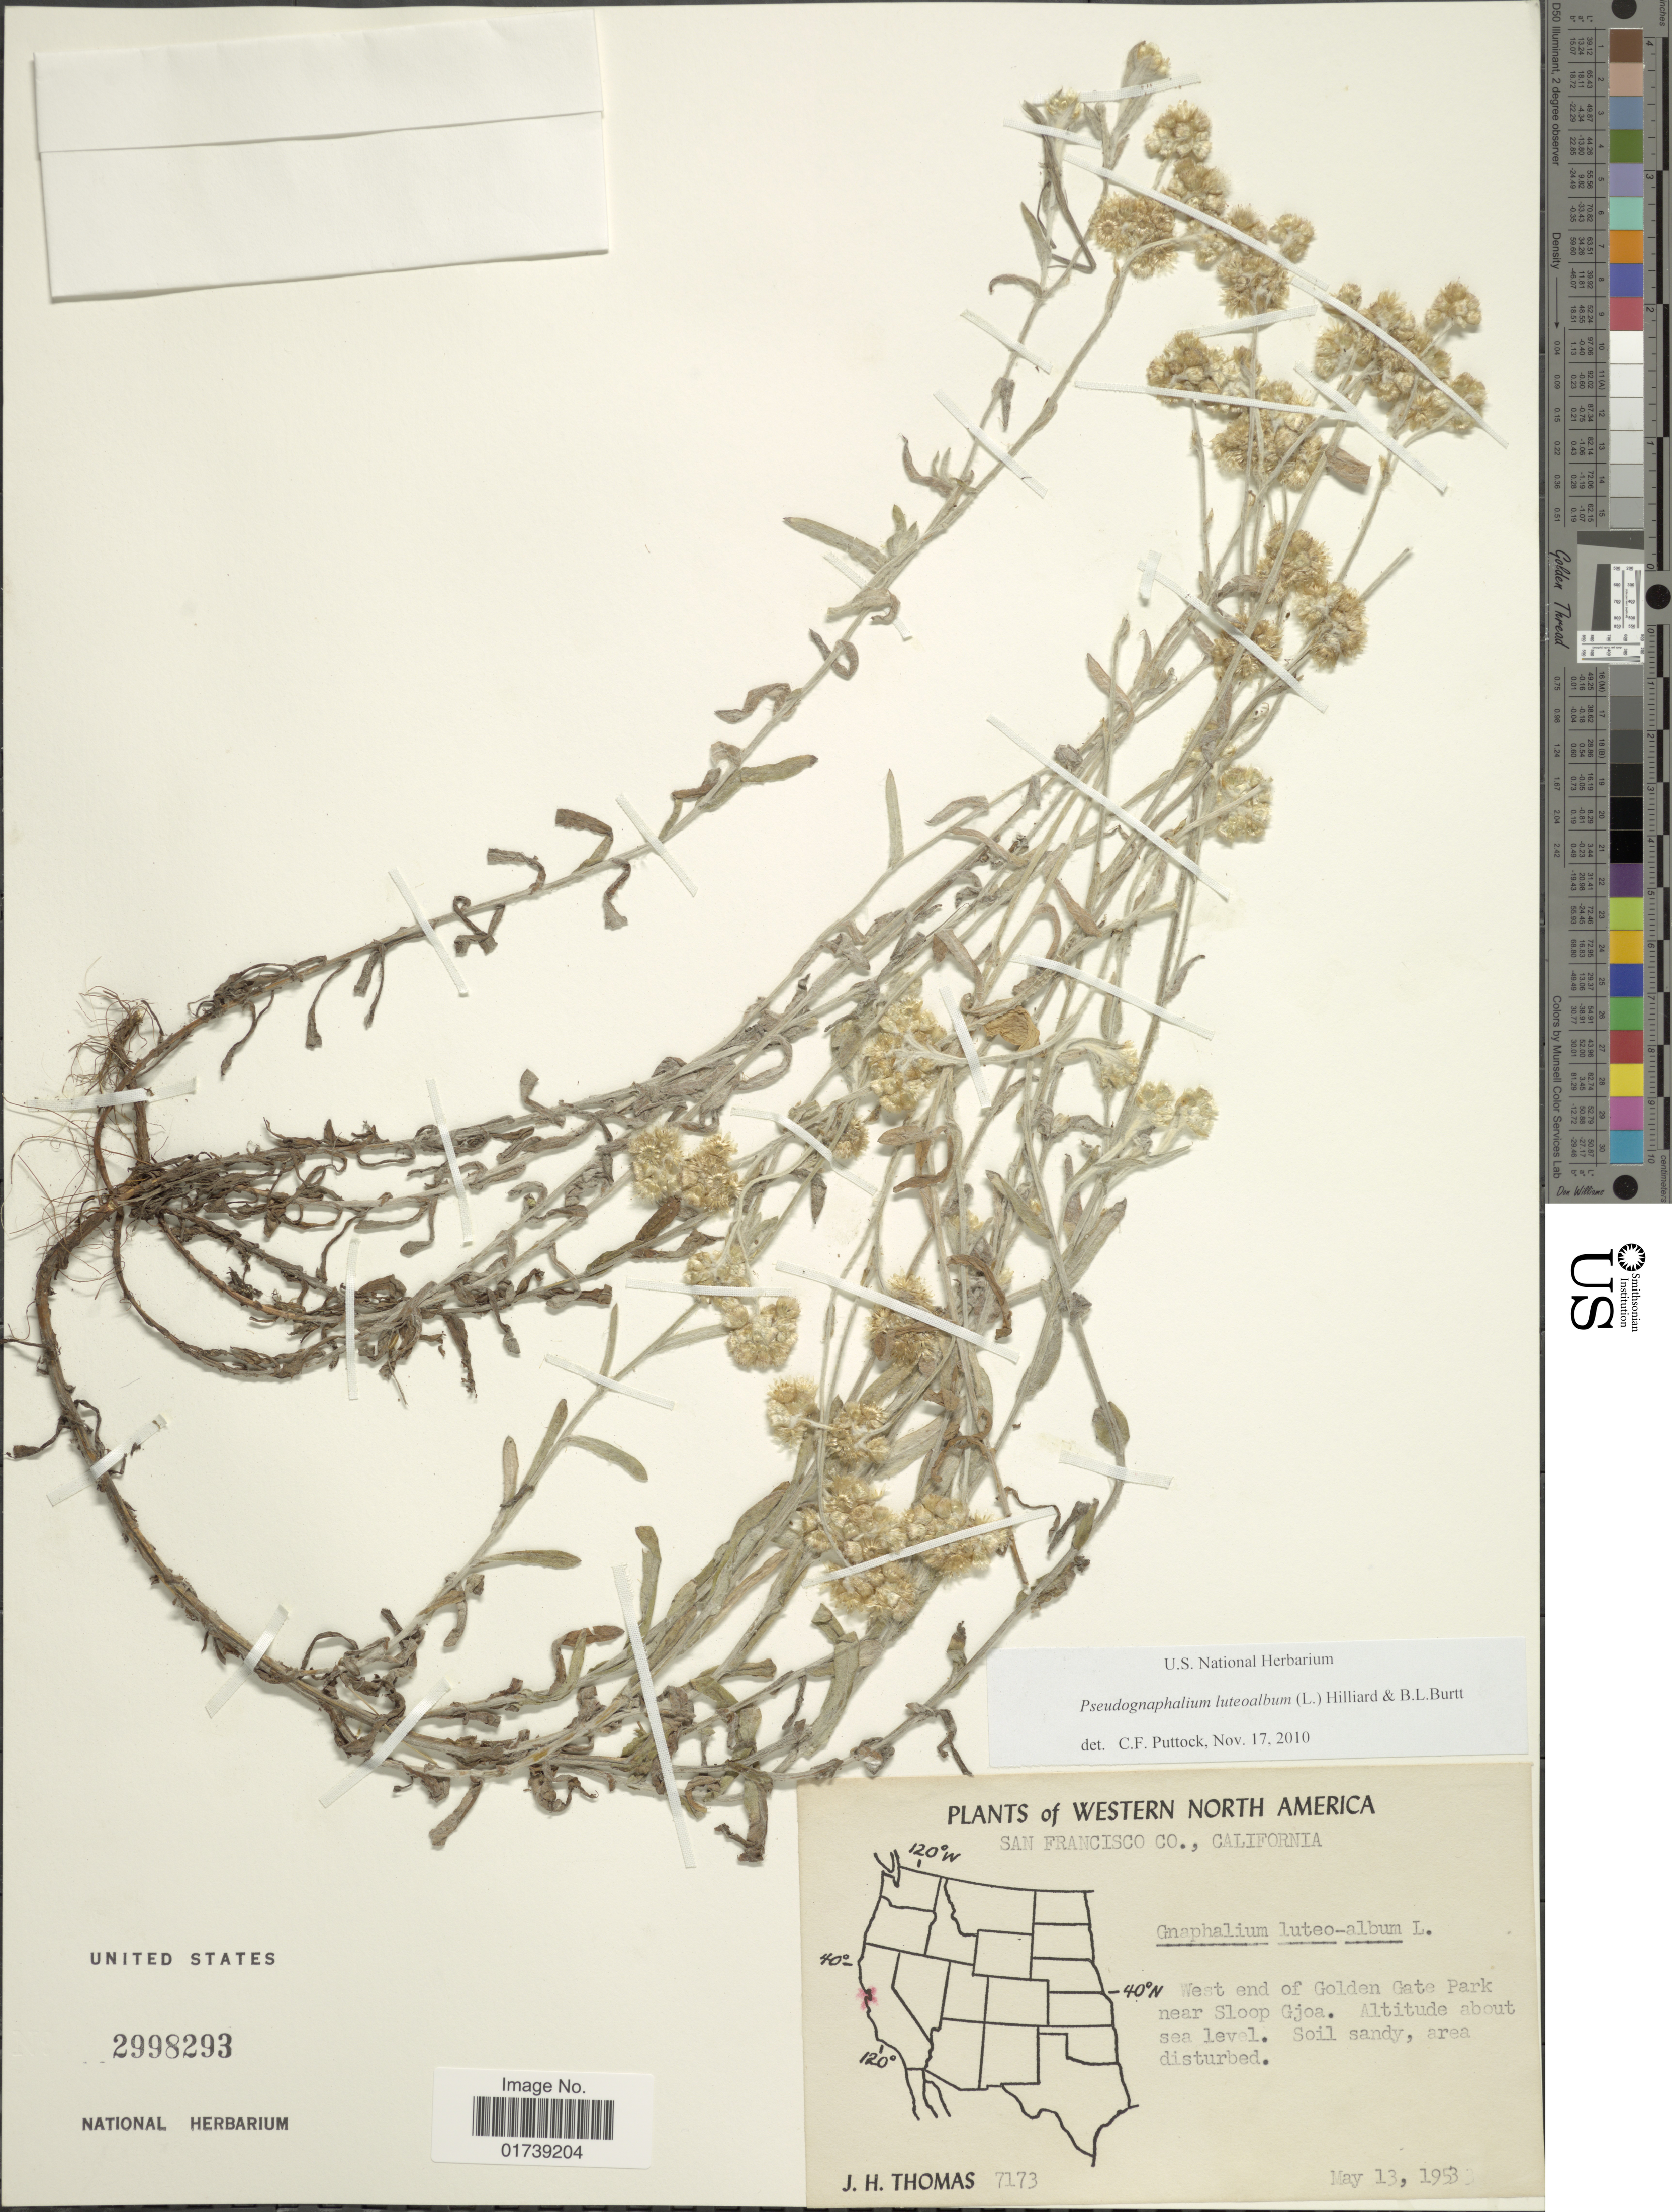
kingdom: Plantae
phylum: Tracheophyta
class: Magnoliopsida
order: Asterales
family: Asteraceae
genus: Pseudognaphalium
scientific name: Pseudognaphalium luteoalbum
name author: (L.) Hilliard & B.L. Burtt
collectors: J. H. Thomas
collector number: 7173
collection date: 1953-05-13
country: United States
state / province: California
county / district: San Francisco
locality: San Francisco Co., West end of Golden Gate Park near Sloop Gjoa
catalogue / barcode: US 2998293